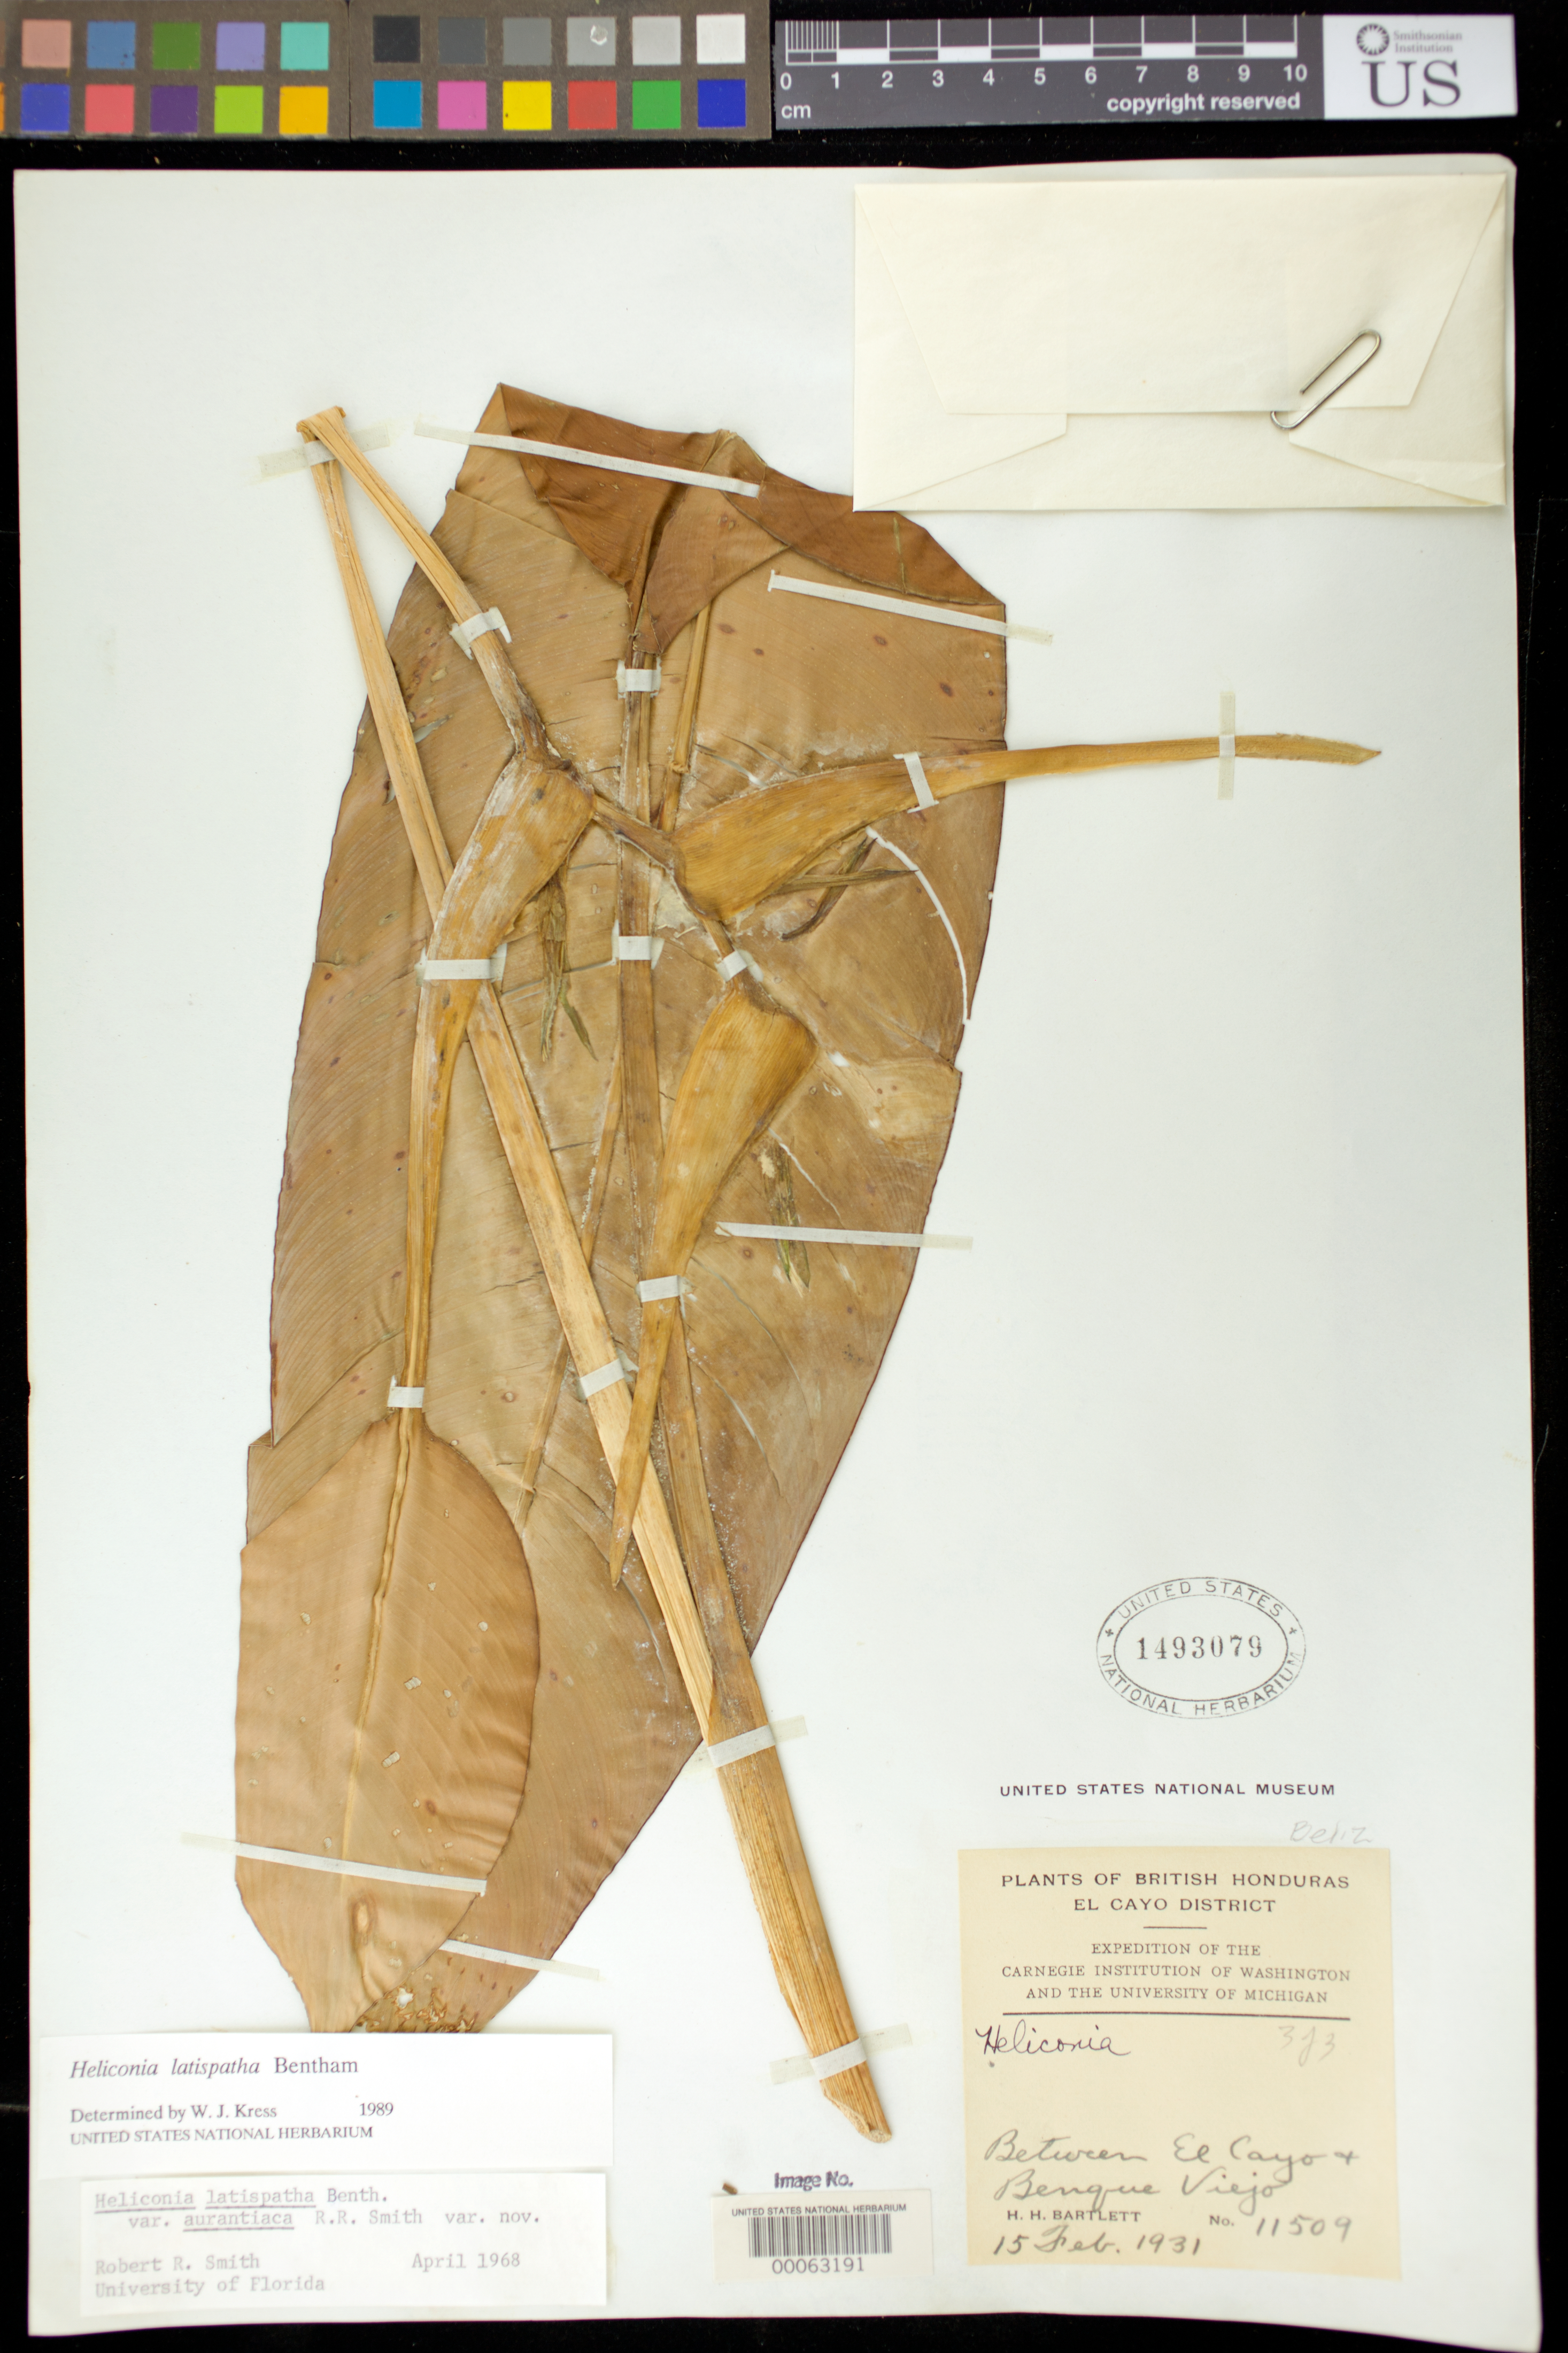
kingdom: Plantae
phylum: Tracheophyta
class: Liliopsida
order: Zingiberales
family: Heliconiaceae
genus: Heliconia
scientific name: Heliconia latispatha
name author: Benth.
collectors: H. H. Bartlett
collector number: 11509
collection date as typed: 15 Feb 1931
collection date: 1931-02-15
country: Belize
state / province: Cayo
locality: Between El Cayo and Bengue Viejo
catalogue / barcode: US 1493079